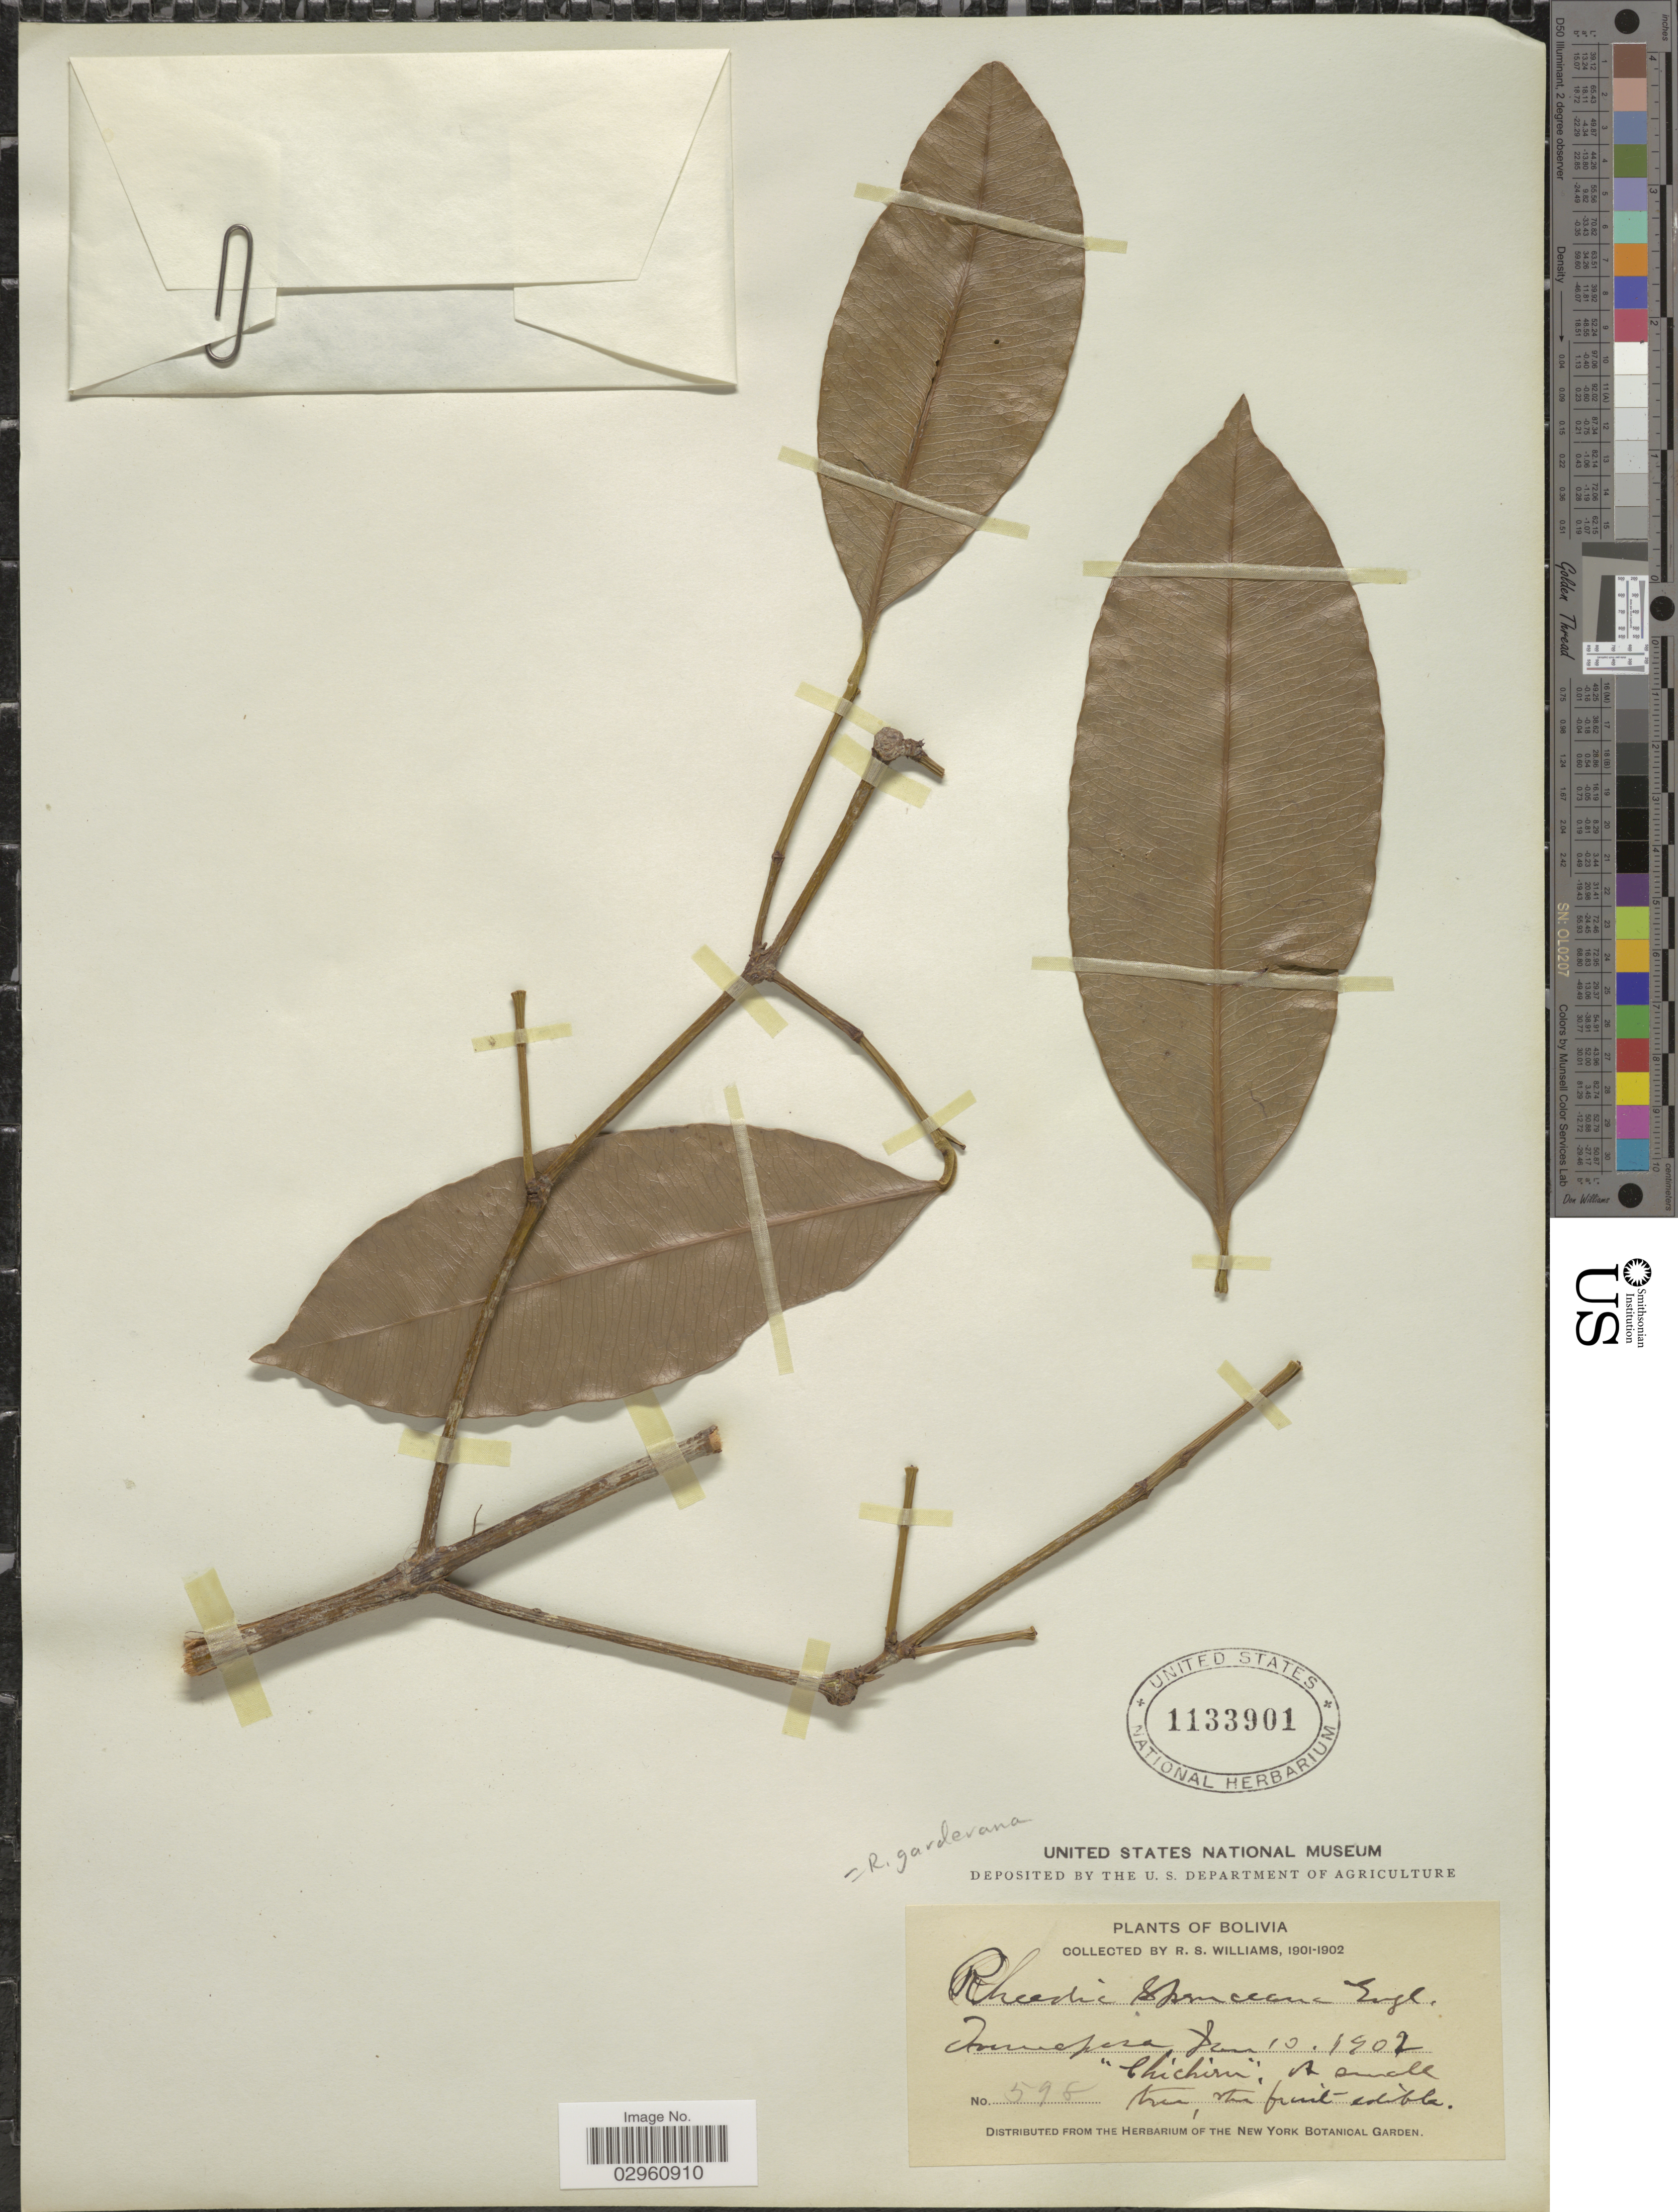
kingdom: Plantae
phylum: Tracheophyta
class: Magnoliopsida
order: Malpighiales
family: Clusiaceae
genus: Garcinia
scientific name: Garcinia gardneriana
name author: (Planch. & Triana) Zappi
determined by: Strong, Mark T., (BOT), Smithsonian Institution - National Museum of Natural History (UNITED STATES)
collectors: R. S. Williams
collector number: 598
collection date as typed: Jan. 10, 1902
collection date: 1902-01-10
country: Bolivia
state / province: La Paz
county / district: Iturralde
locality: Tumupasa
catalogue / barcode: US 1133901